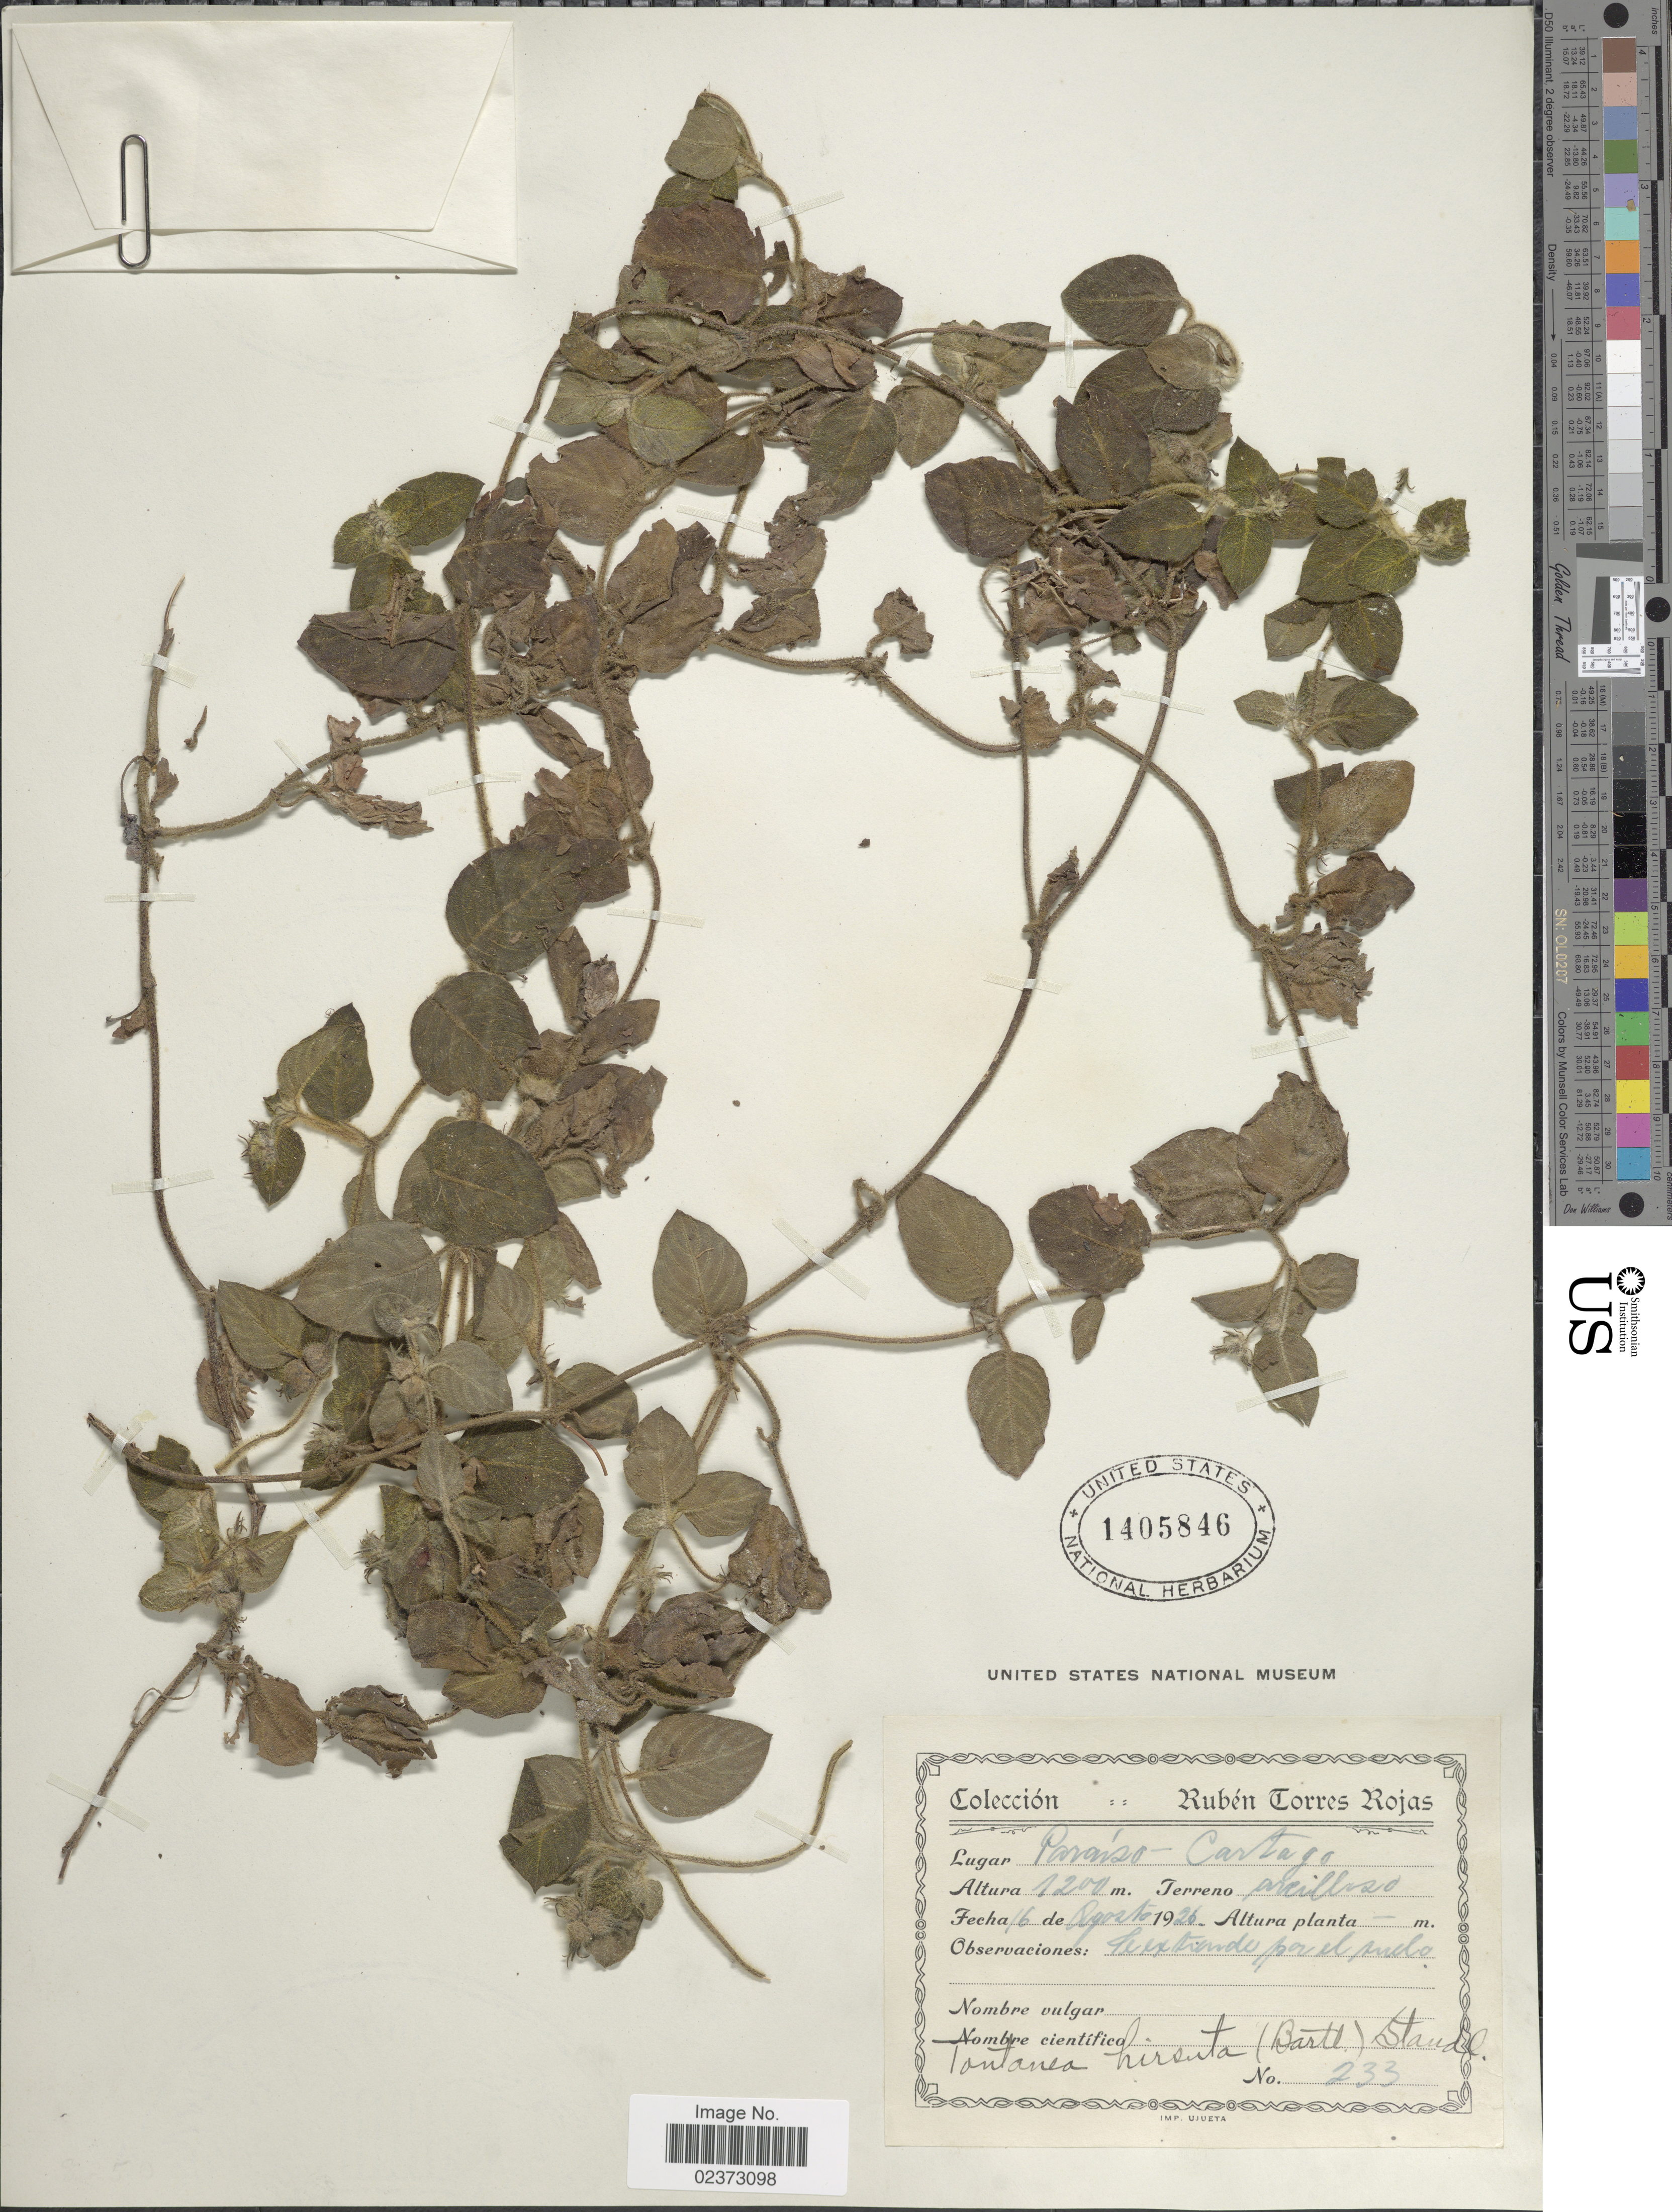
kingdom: Plantae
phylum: Tracheophyta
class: Magnoliopsida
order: Gentianales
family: Rubiaceae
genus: Coccocypselum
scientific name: Coccocypselum hispidulum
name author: (Standl.) Standl.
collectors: R. Torres Rojas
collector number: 233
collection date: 1926-08-16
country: Costa Rica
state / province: Cartago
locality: Paraíso - Cartago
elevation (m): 1200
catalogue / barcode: US 1405846